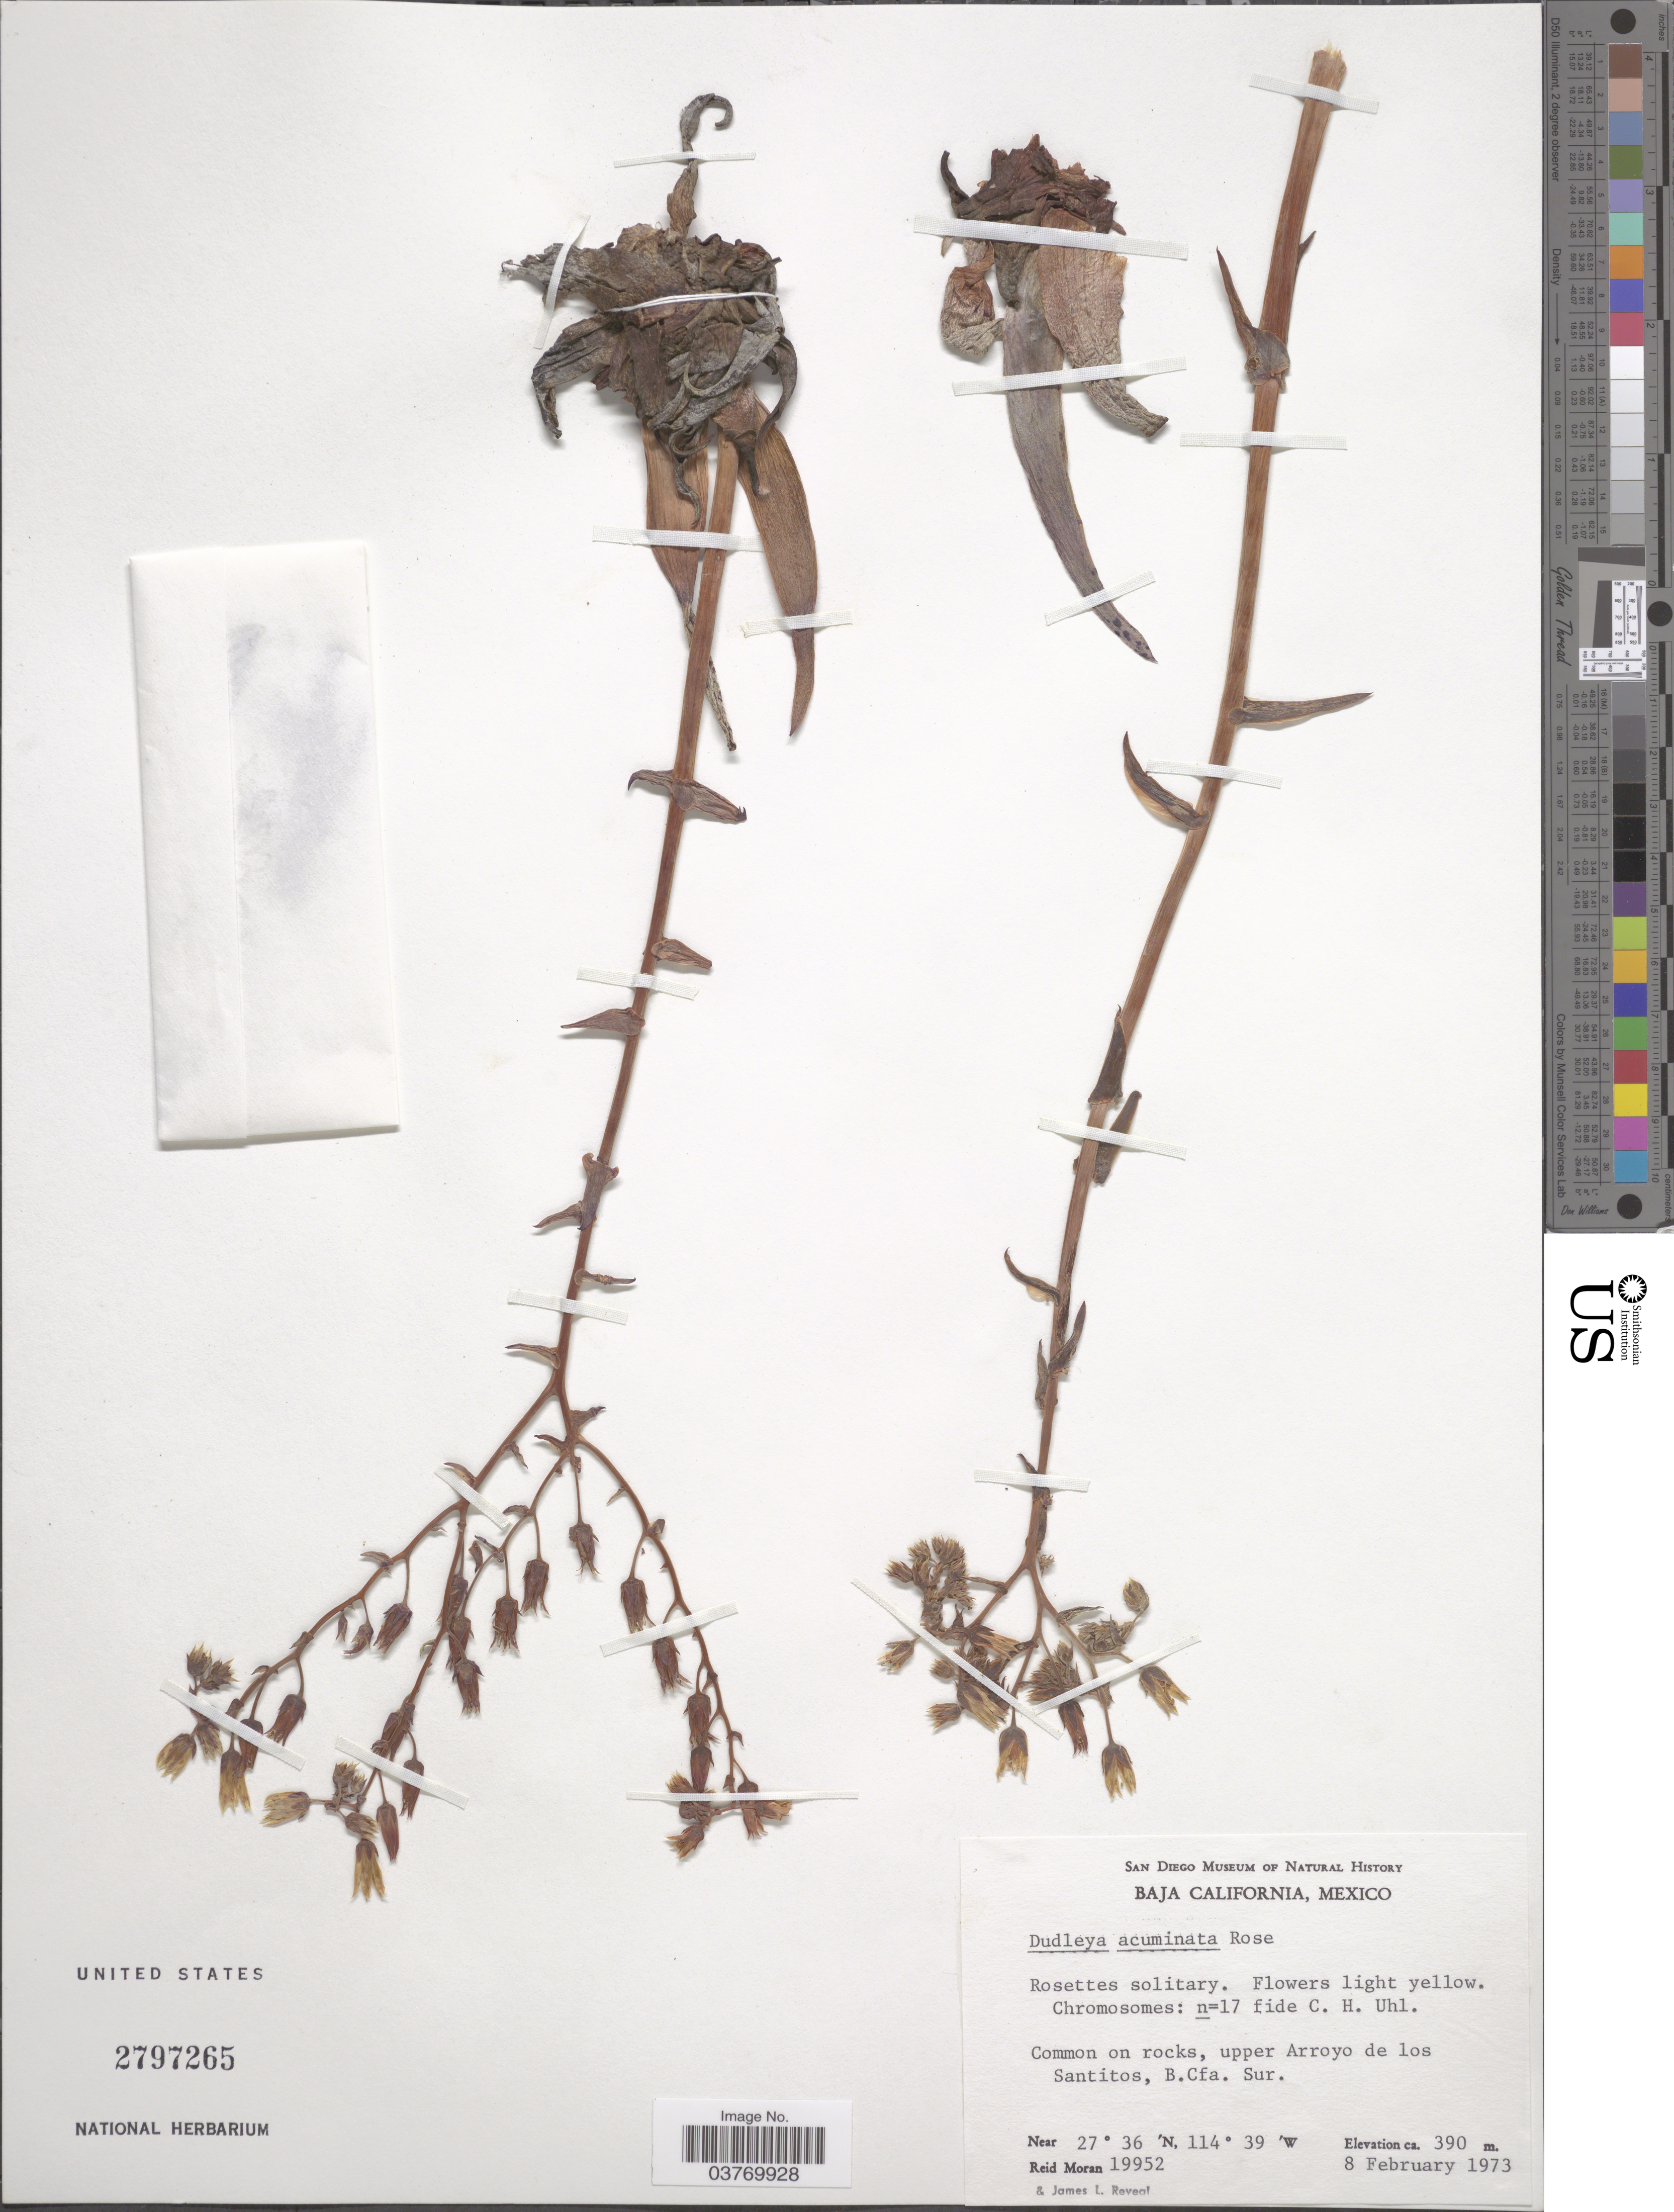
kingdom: Plantae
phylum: Tracheophyta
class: Magnoliopsida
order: Saxifragales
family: Crassulaceae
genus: Dudleya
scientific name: Dudleya acuminata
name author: Rose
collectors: R. V. Moran & J. L. Reveal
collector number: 19952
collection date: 1973-02-08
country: Mexico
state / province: Baja California Sur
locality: On rocks, upper Arroyo de los Santitos.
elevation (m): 390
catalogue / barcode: US 2797265